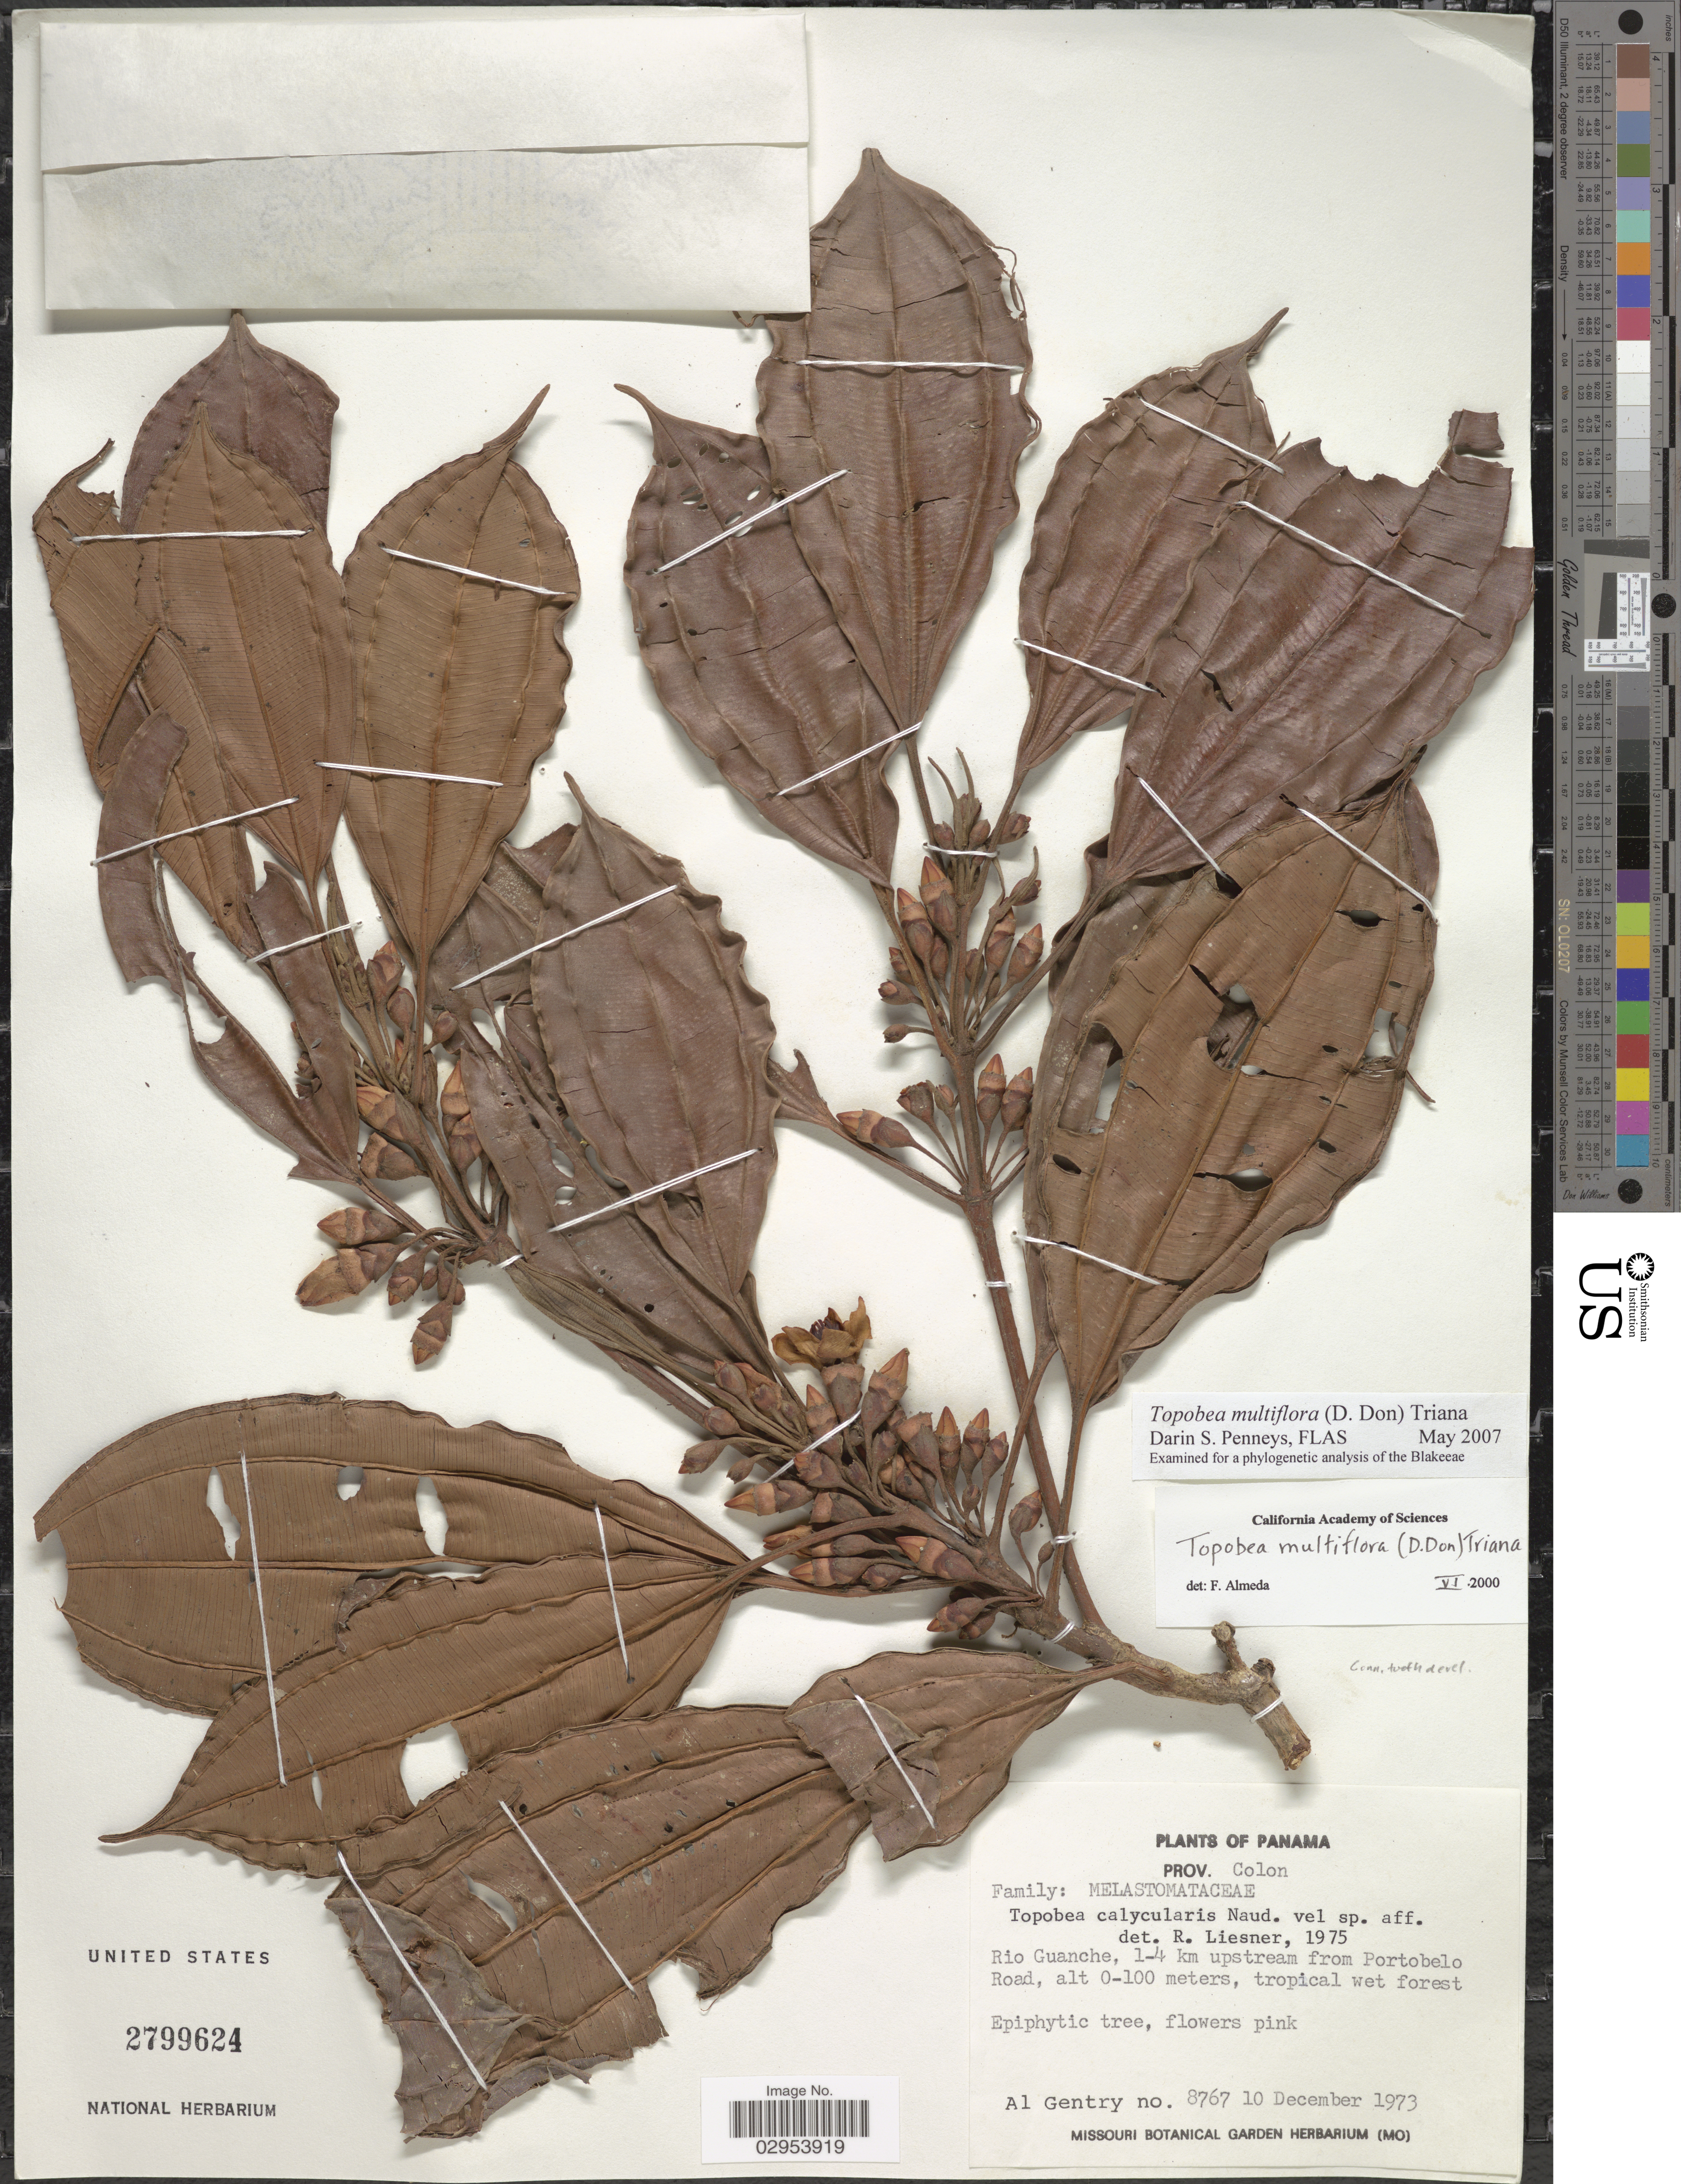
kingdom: Plantae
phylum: Tracheophyta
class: Magnoliopsida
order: Myrtales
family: Melastomataceae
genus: Topobea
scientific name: Topobea multiflora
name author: (D. Don) Triana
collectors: A. H. Gentry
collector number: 8767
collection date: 1973-12-10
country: Panama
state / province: Colón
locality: Rio Guanche, 1-4 km upstream from Portobelo Road.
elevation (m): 0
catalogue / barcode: US 2799624